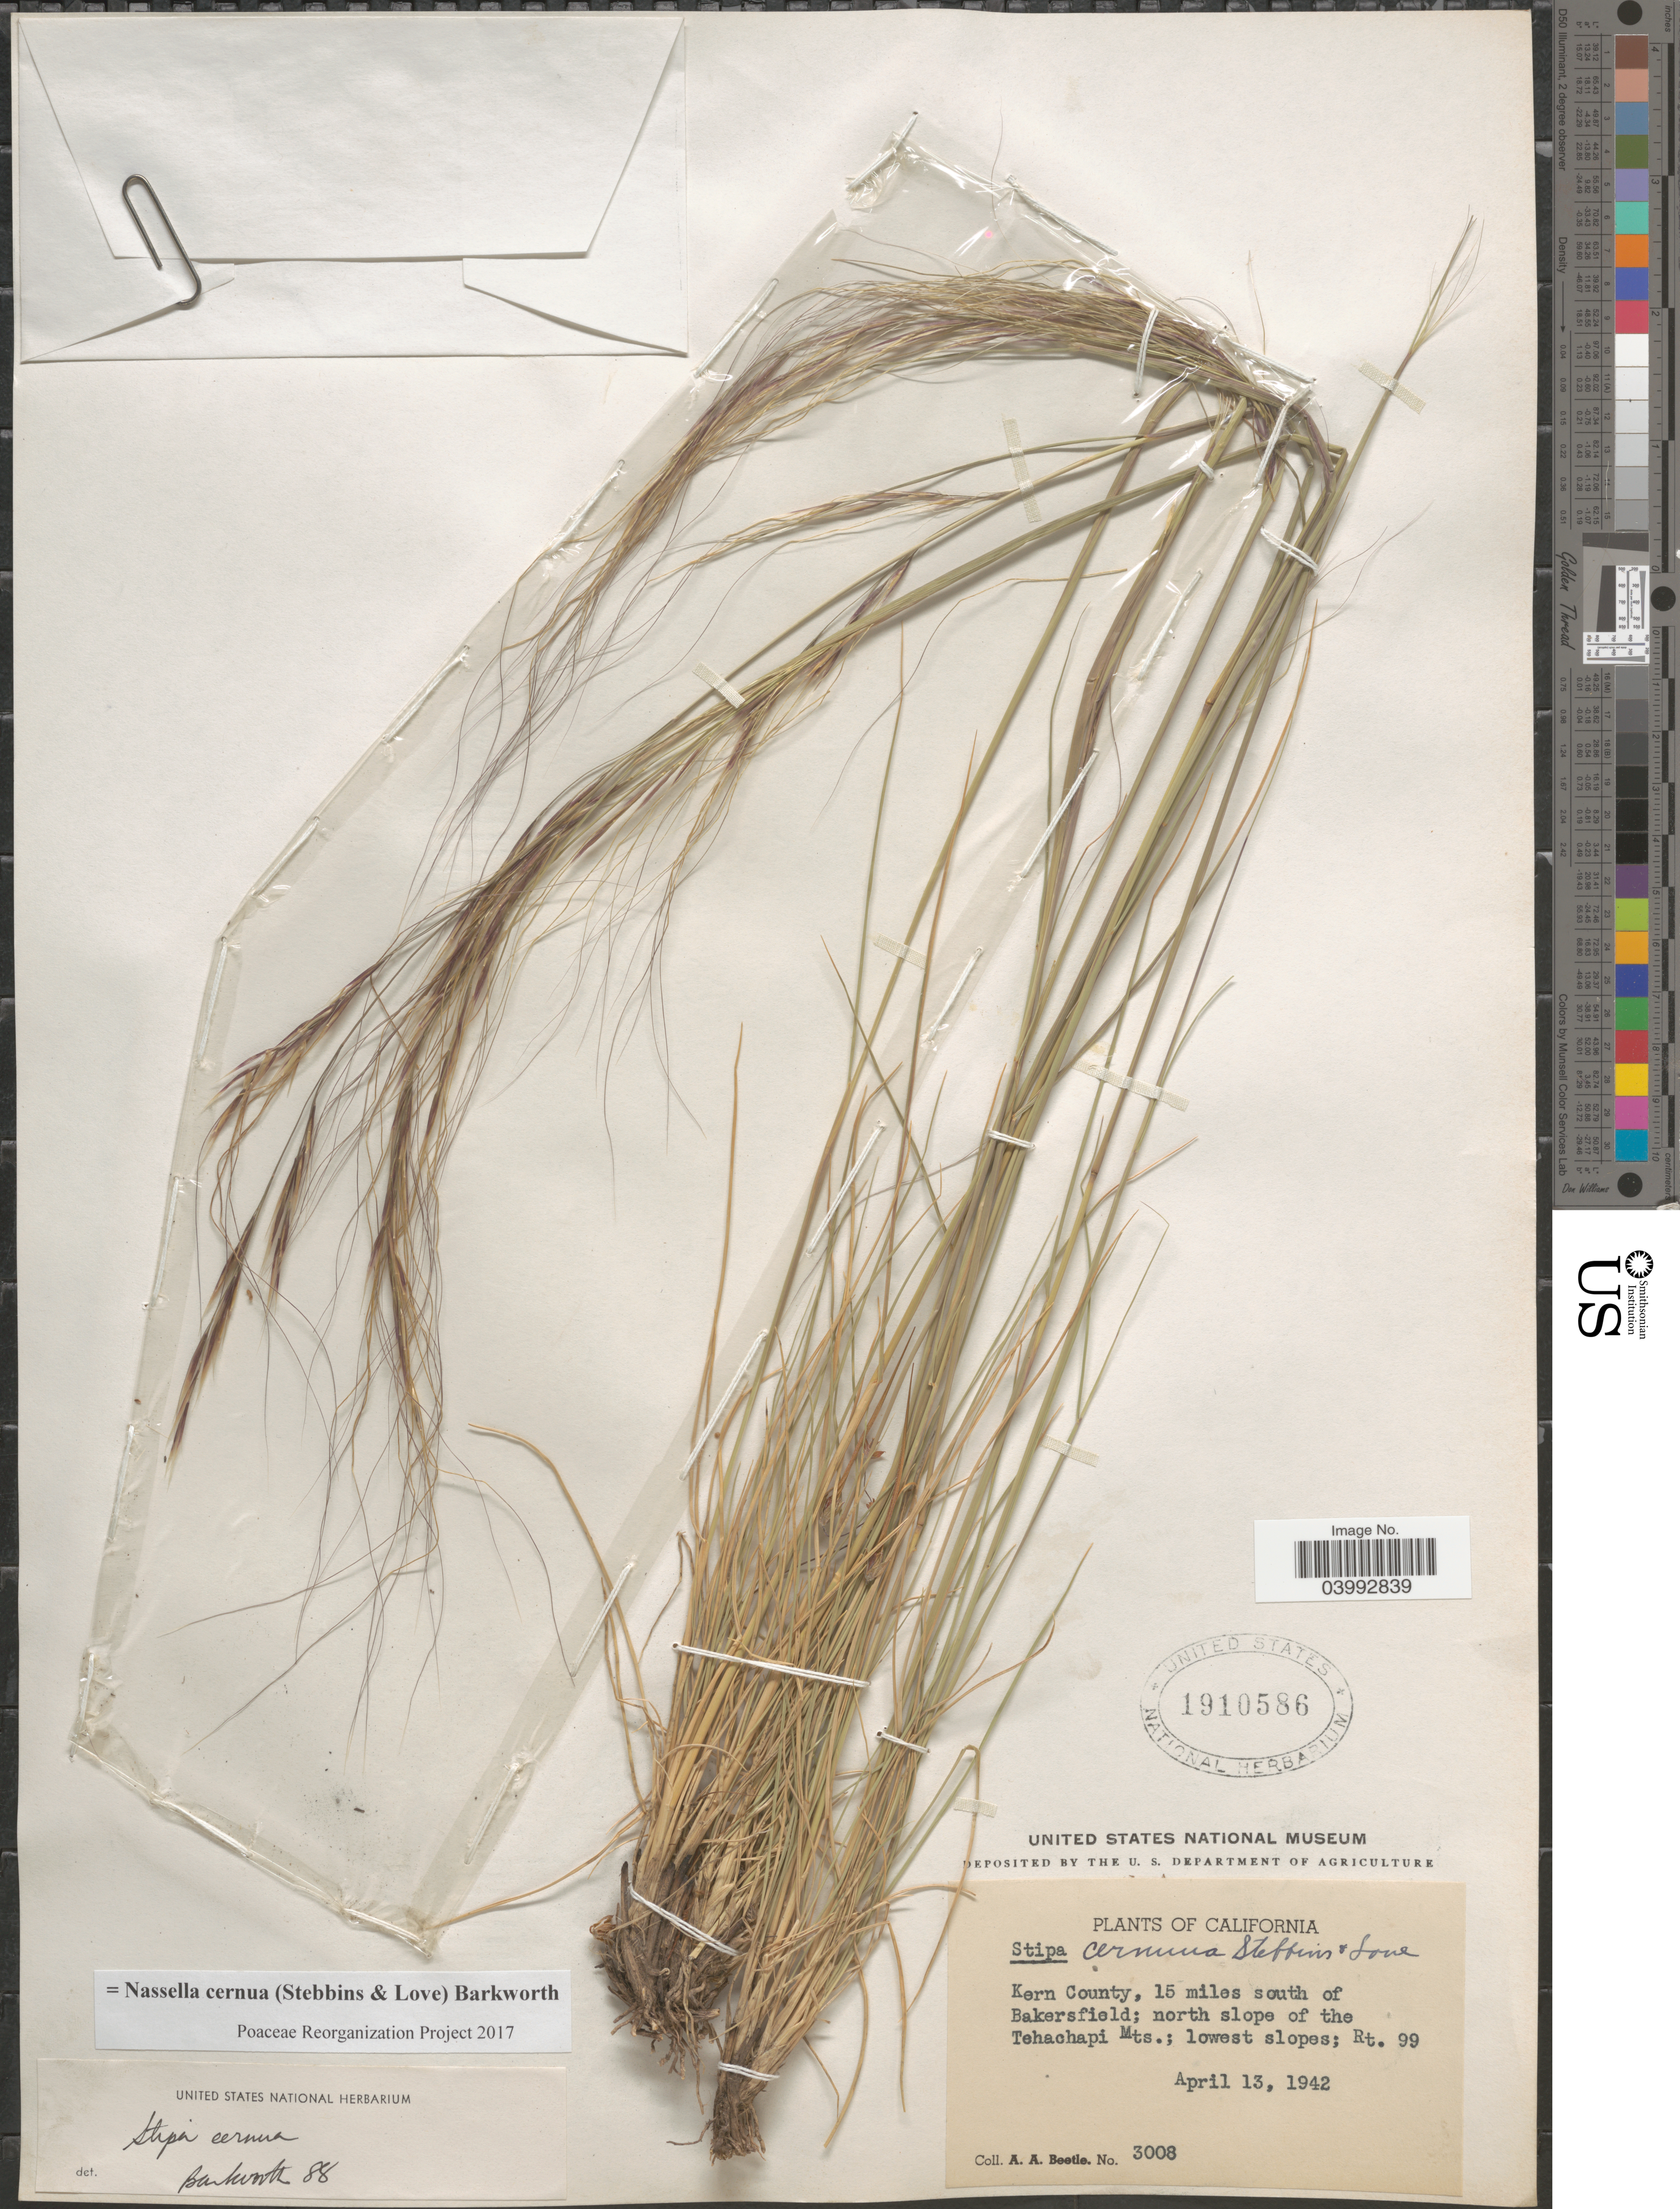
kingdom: Plantae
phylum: Tracheophyta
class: Liliopsida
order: Poales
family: Poaceae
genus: Nassella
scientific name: Nassella cernua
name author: (Stebbins & Love) Barkworth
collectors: A. A. Beetle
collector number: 3008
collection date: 1942-04-13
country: United States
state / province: California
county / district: Kern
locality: Kern County, 15 miles south of Bakersfield; north slope of the Tehachapi Mts.; lowest slopes; Rt. 99.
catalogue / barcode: US 1910586